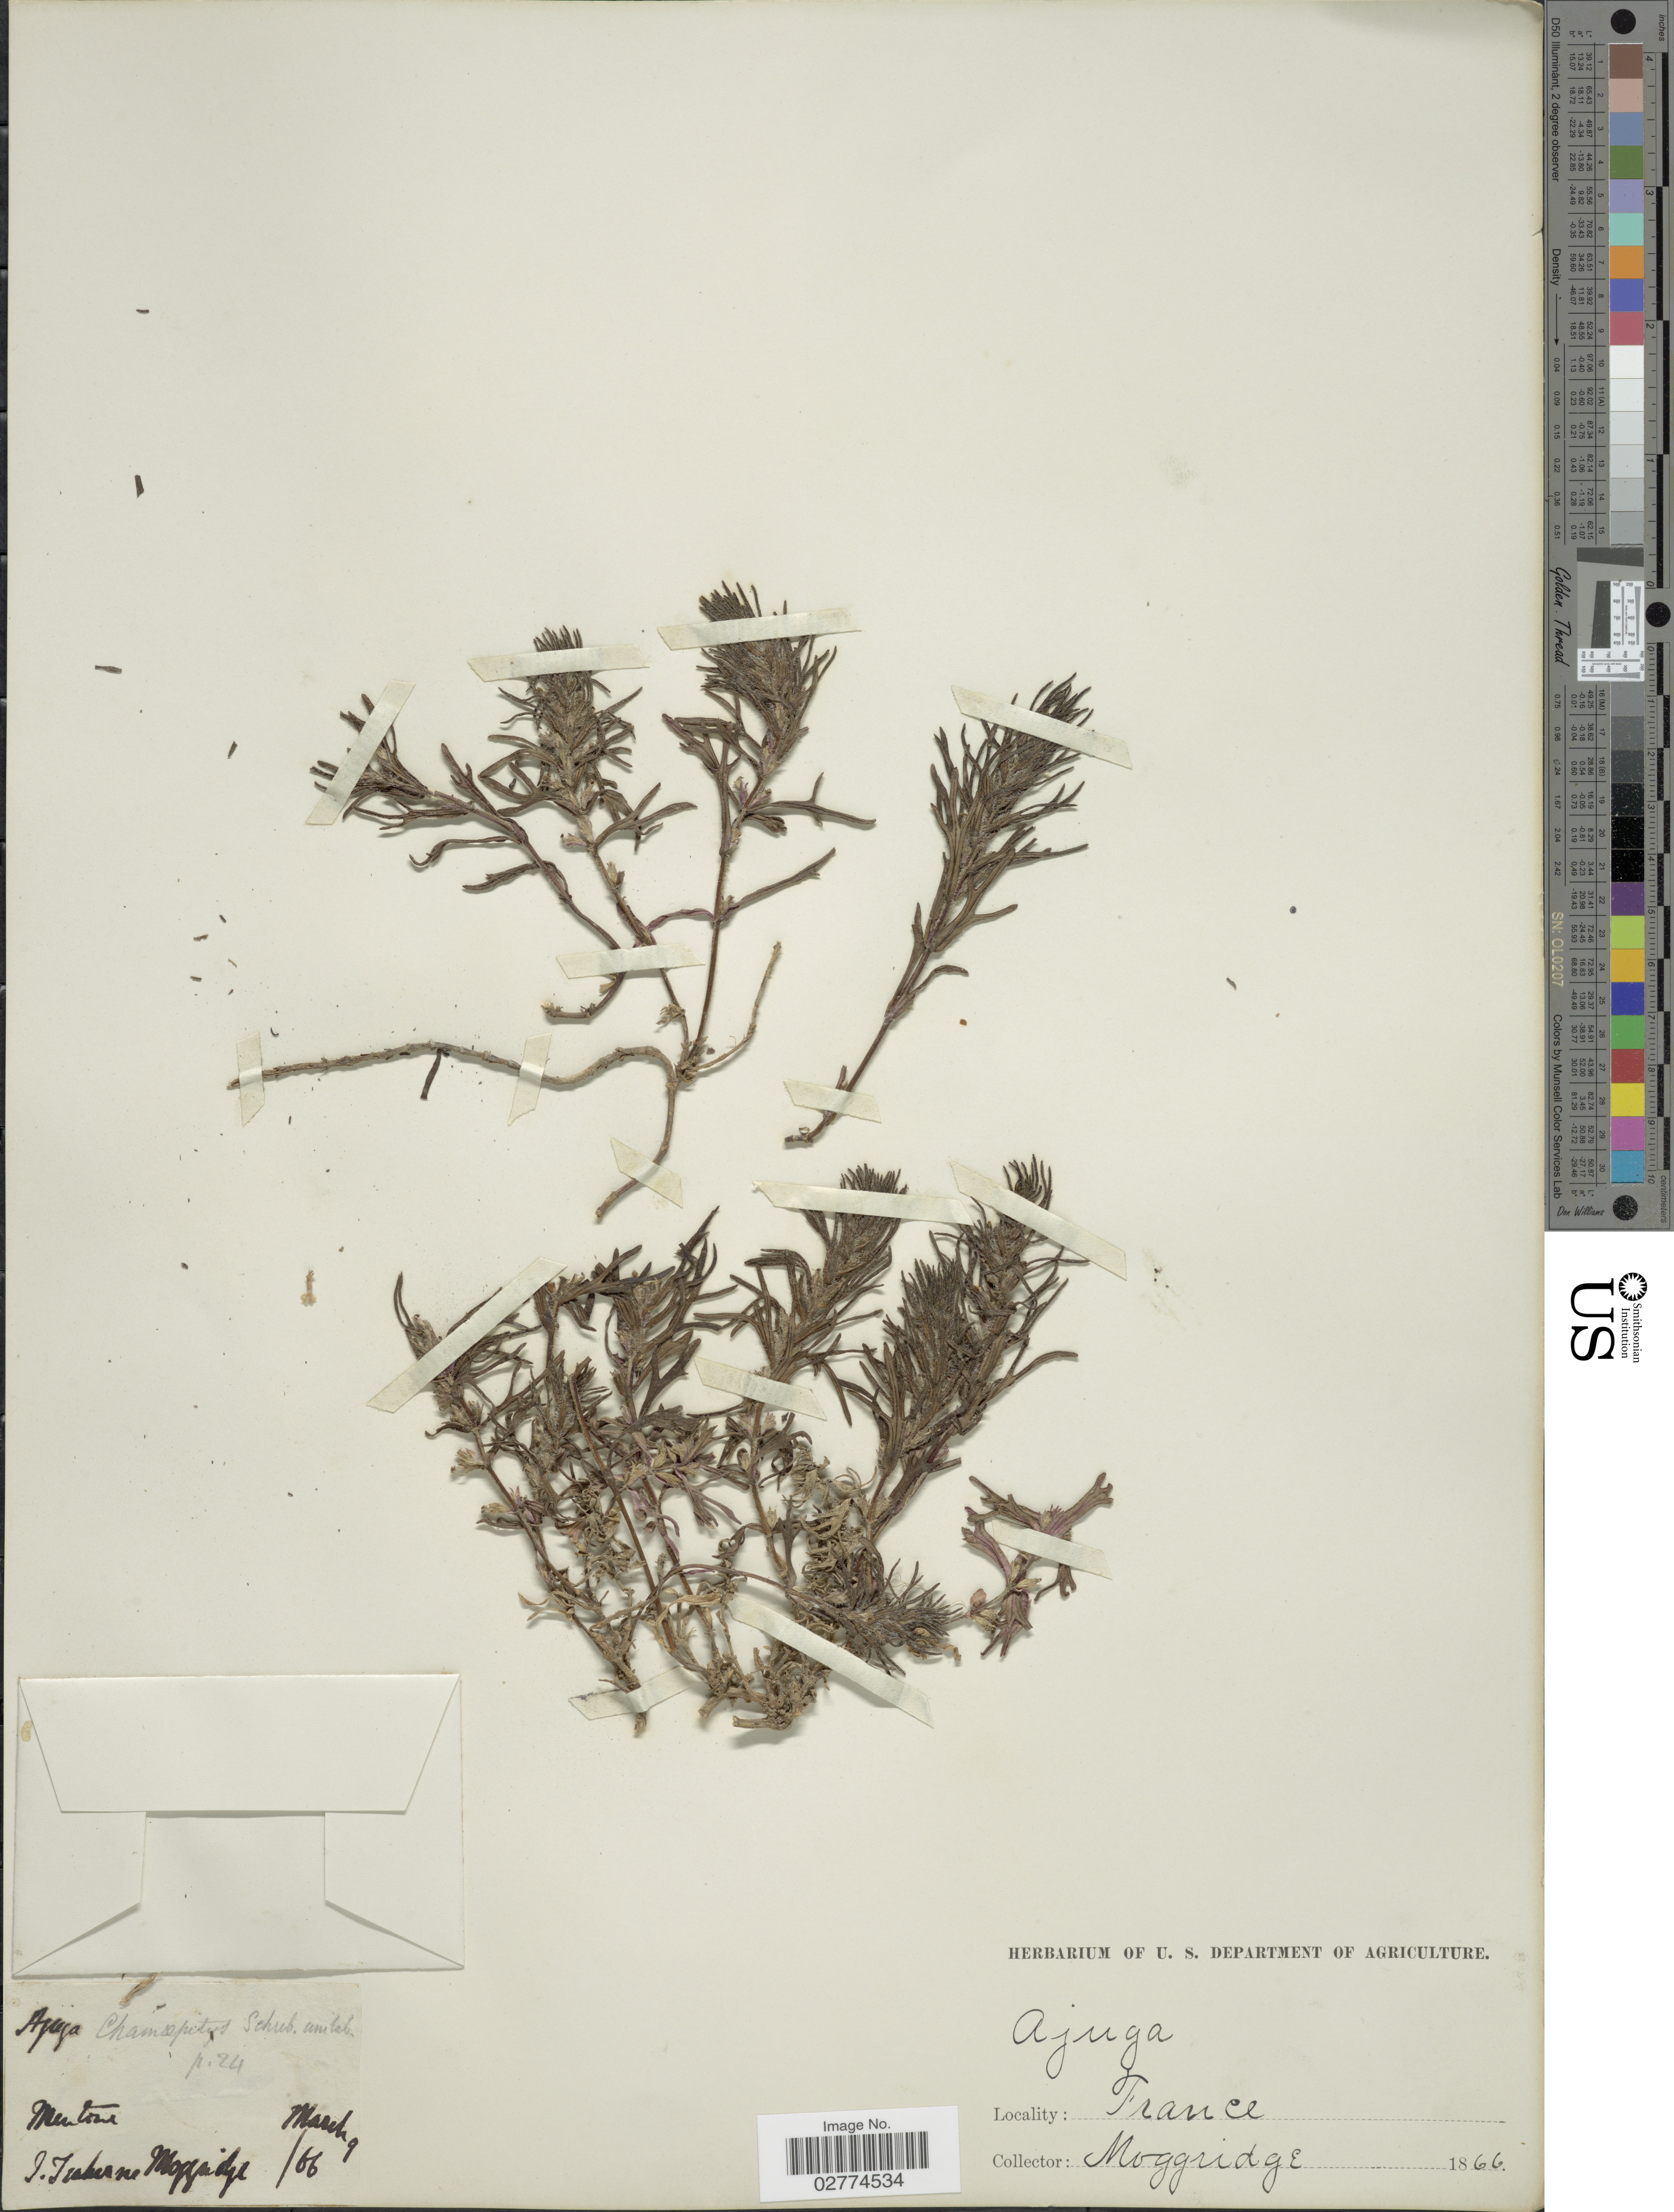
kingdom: Plantae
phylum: Tracheophyta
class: Magnoliopsida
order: Lamiales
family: Lamiaceae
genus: Ajuga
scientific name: Ajuga chamaepitys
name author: (L.) Schreb.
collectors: J. T. Moggridge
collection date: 1866-03-09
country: France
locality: Mentone.